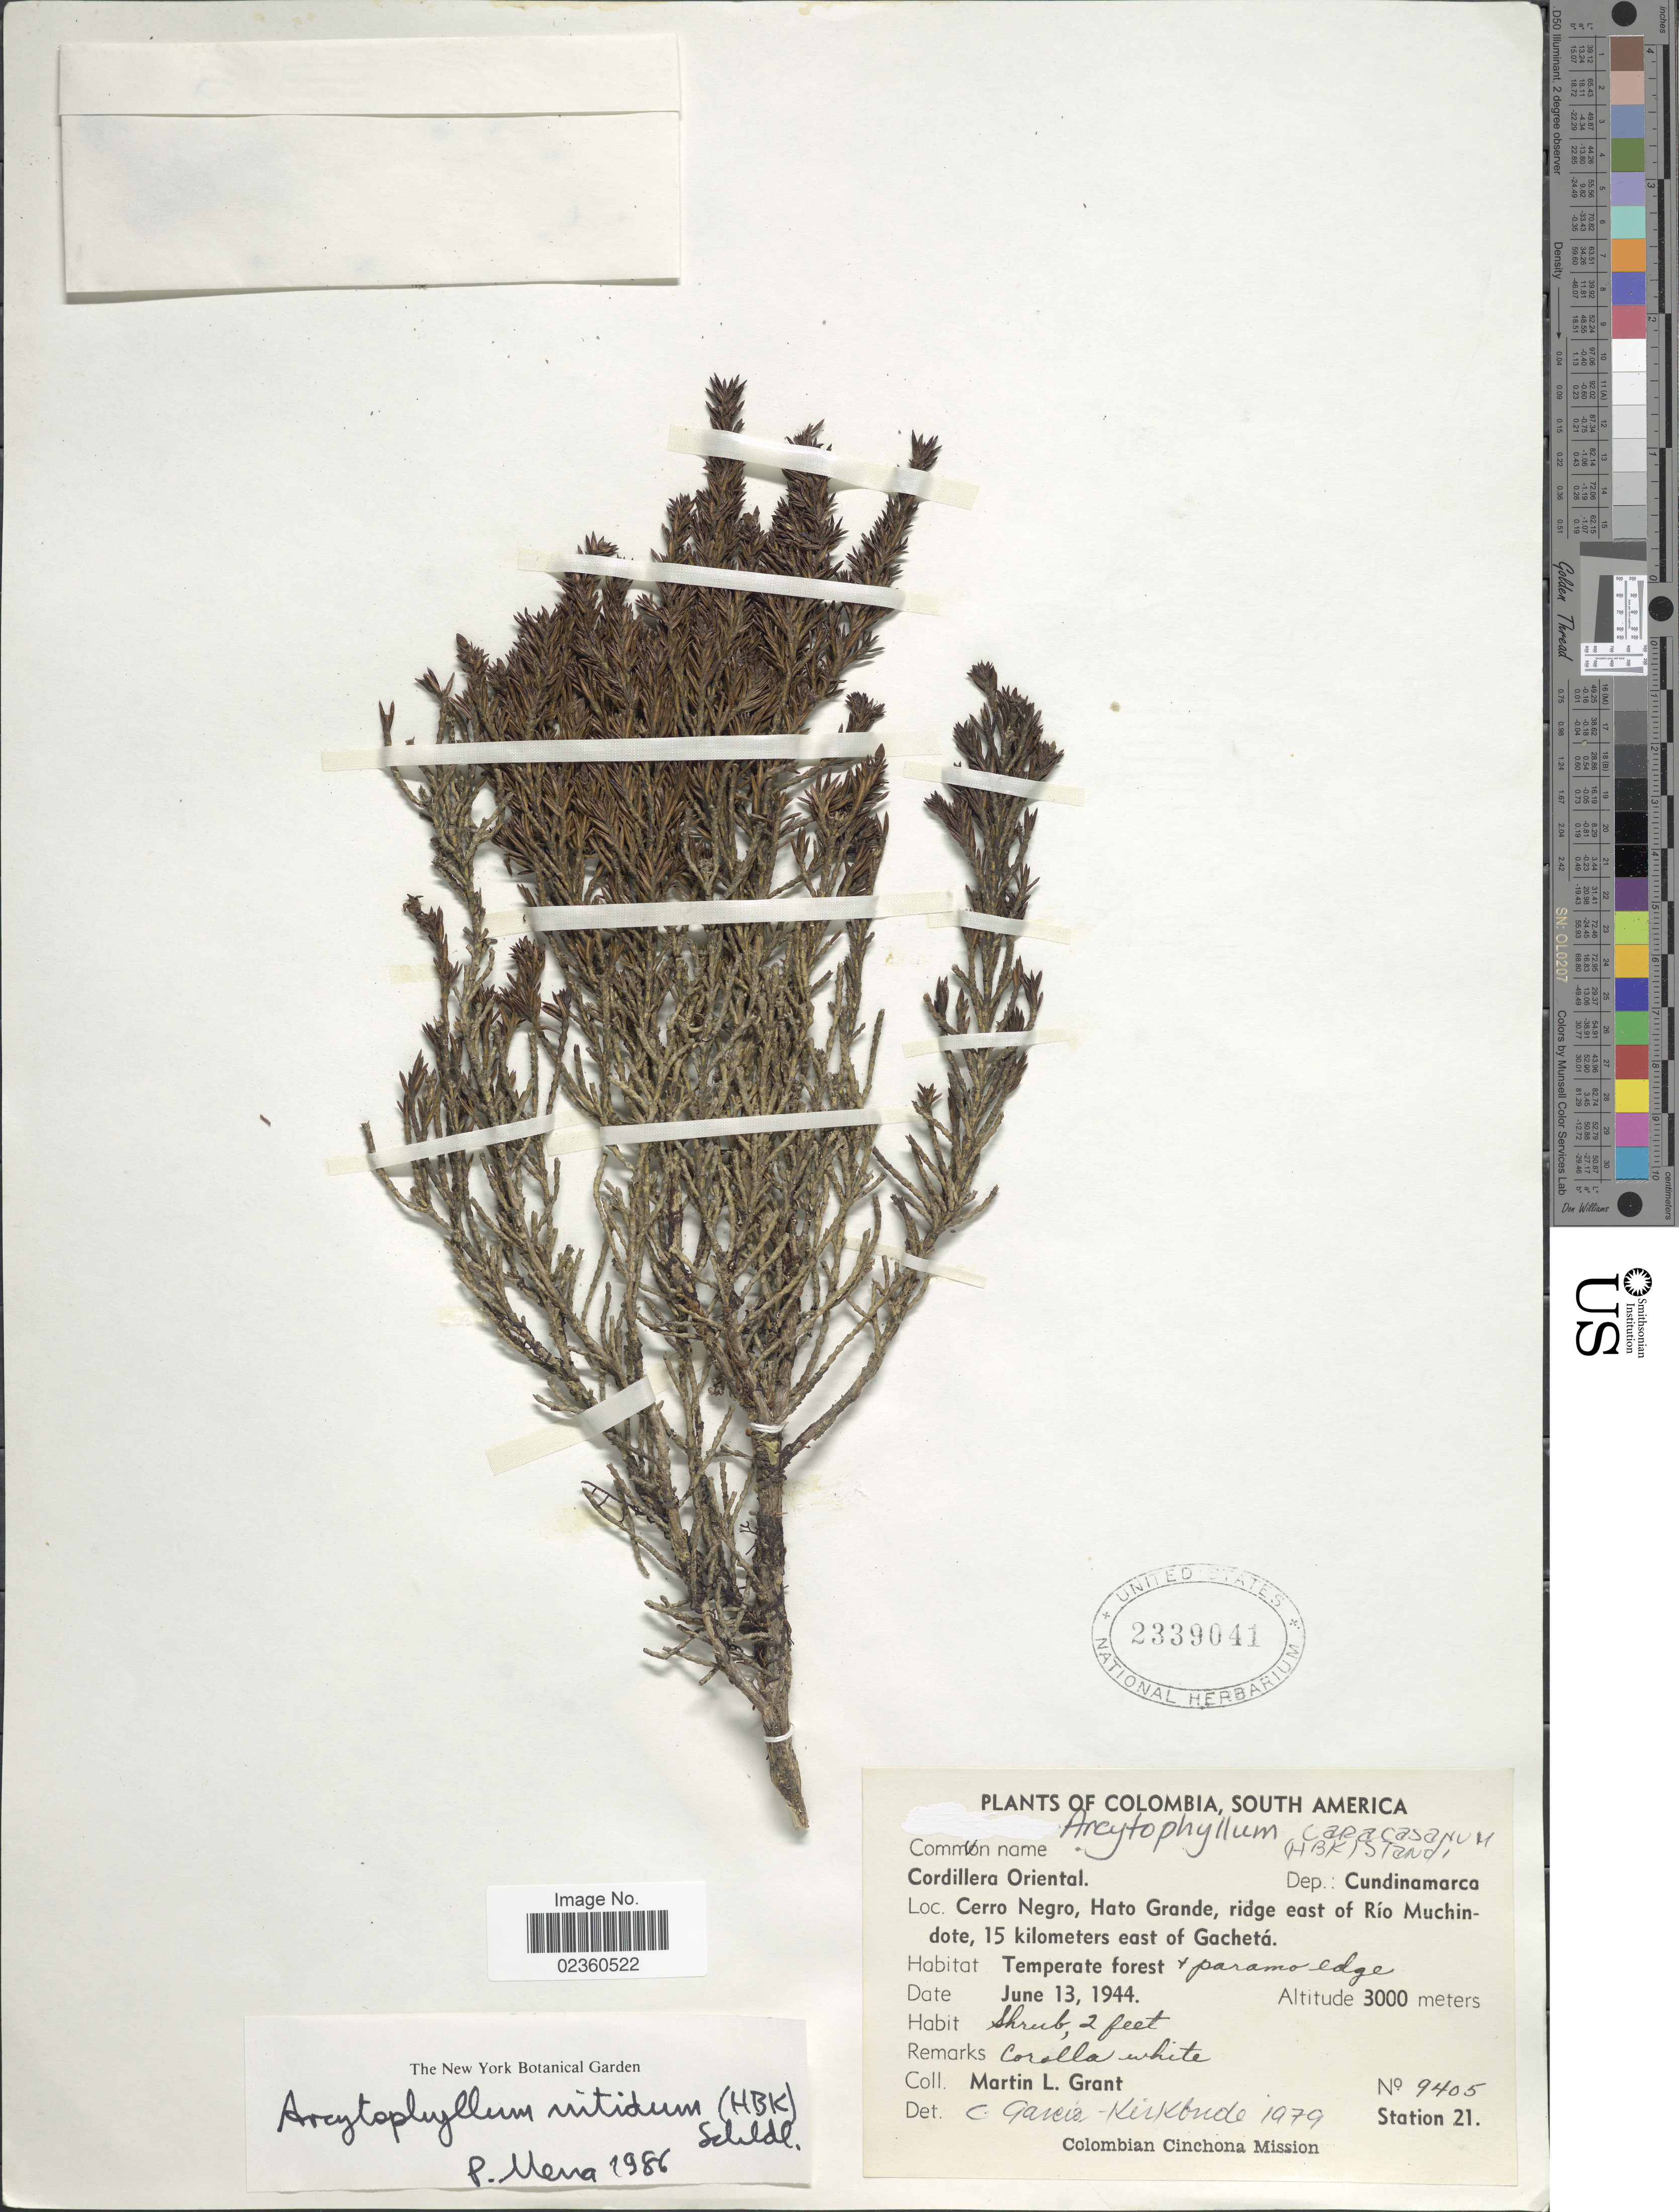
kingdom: Plantae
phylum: Tracheophyta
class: Magnoliopsida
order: Gentianales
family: Rubiaceae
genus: Arcytophyllum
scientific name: Arcytophyllum nitidum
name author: (Kunth) Schltdl.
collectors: M. L. Grant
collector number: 9405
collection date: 1944-06-13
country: Colombia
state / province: Cundinamarca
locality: Cordillera Oriental, Dep. Cundinamarca, Cerro Negro, Hato Grande, ridge east of Río Muchindote, 15 kilometers east of Gachetá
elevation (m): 3000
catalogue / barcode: US 2339041